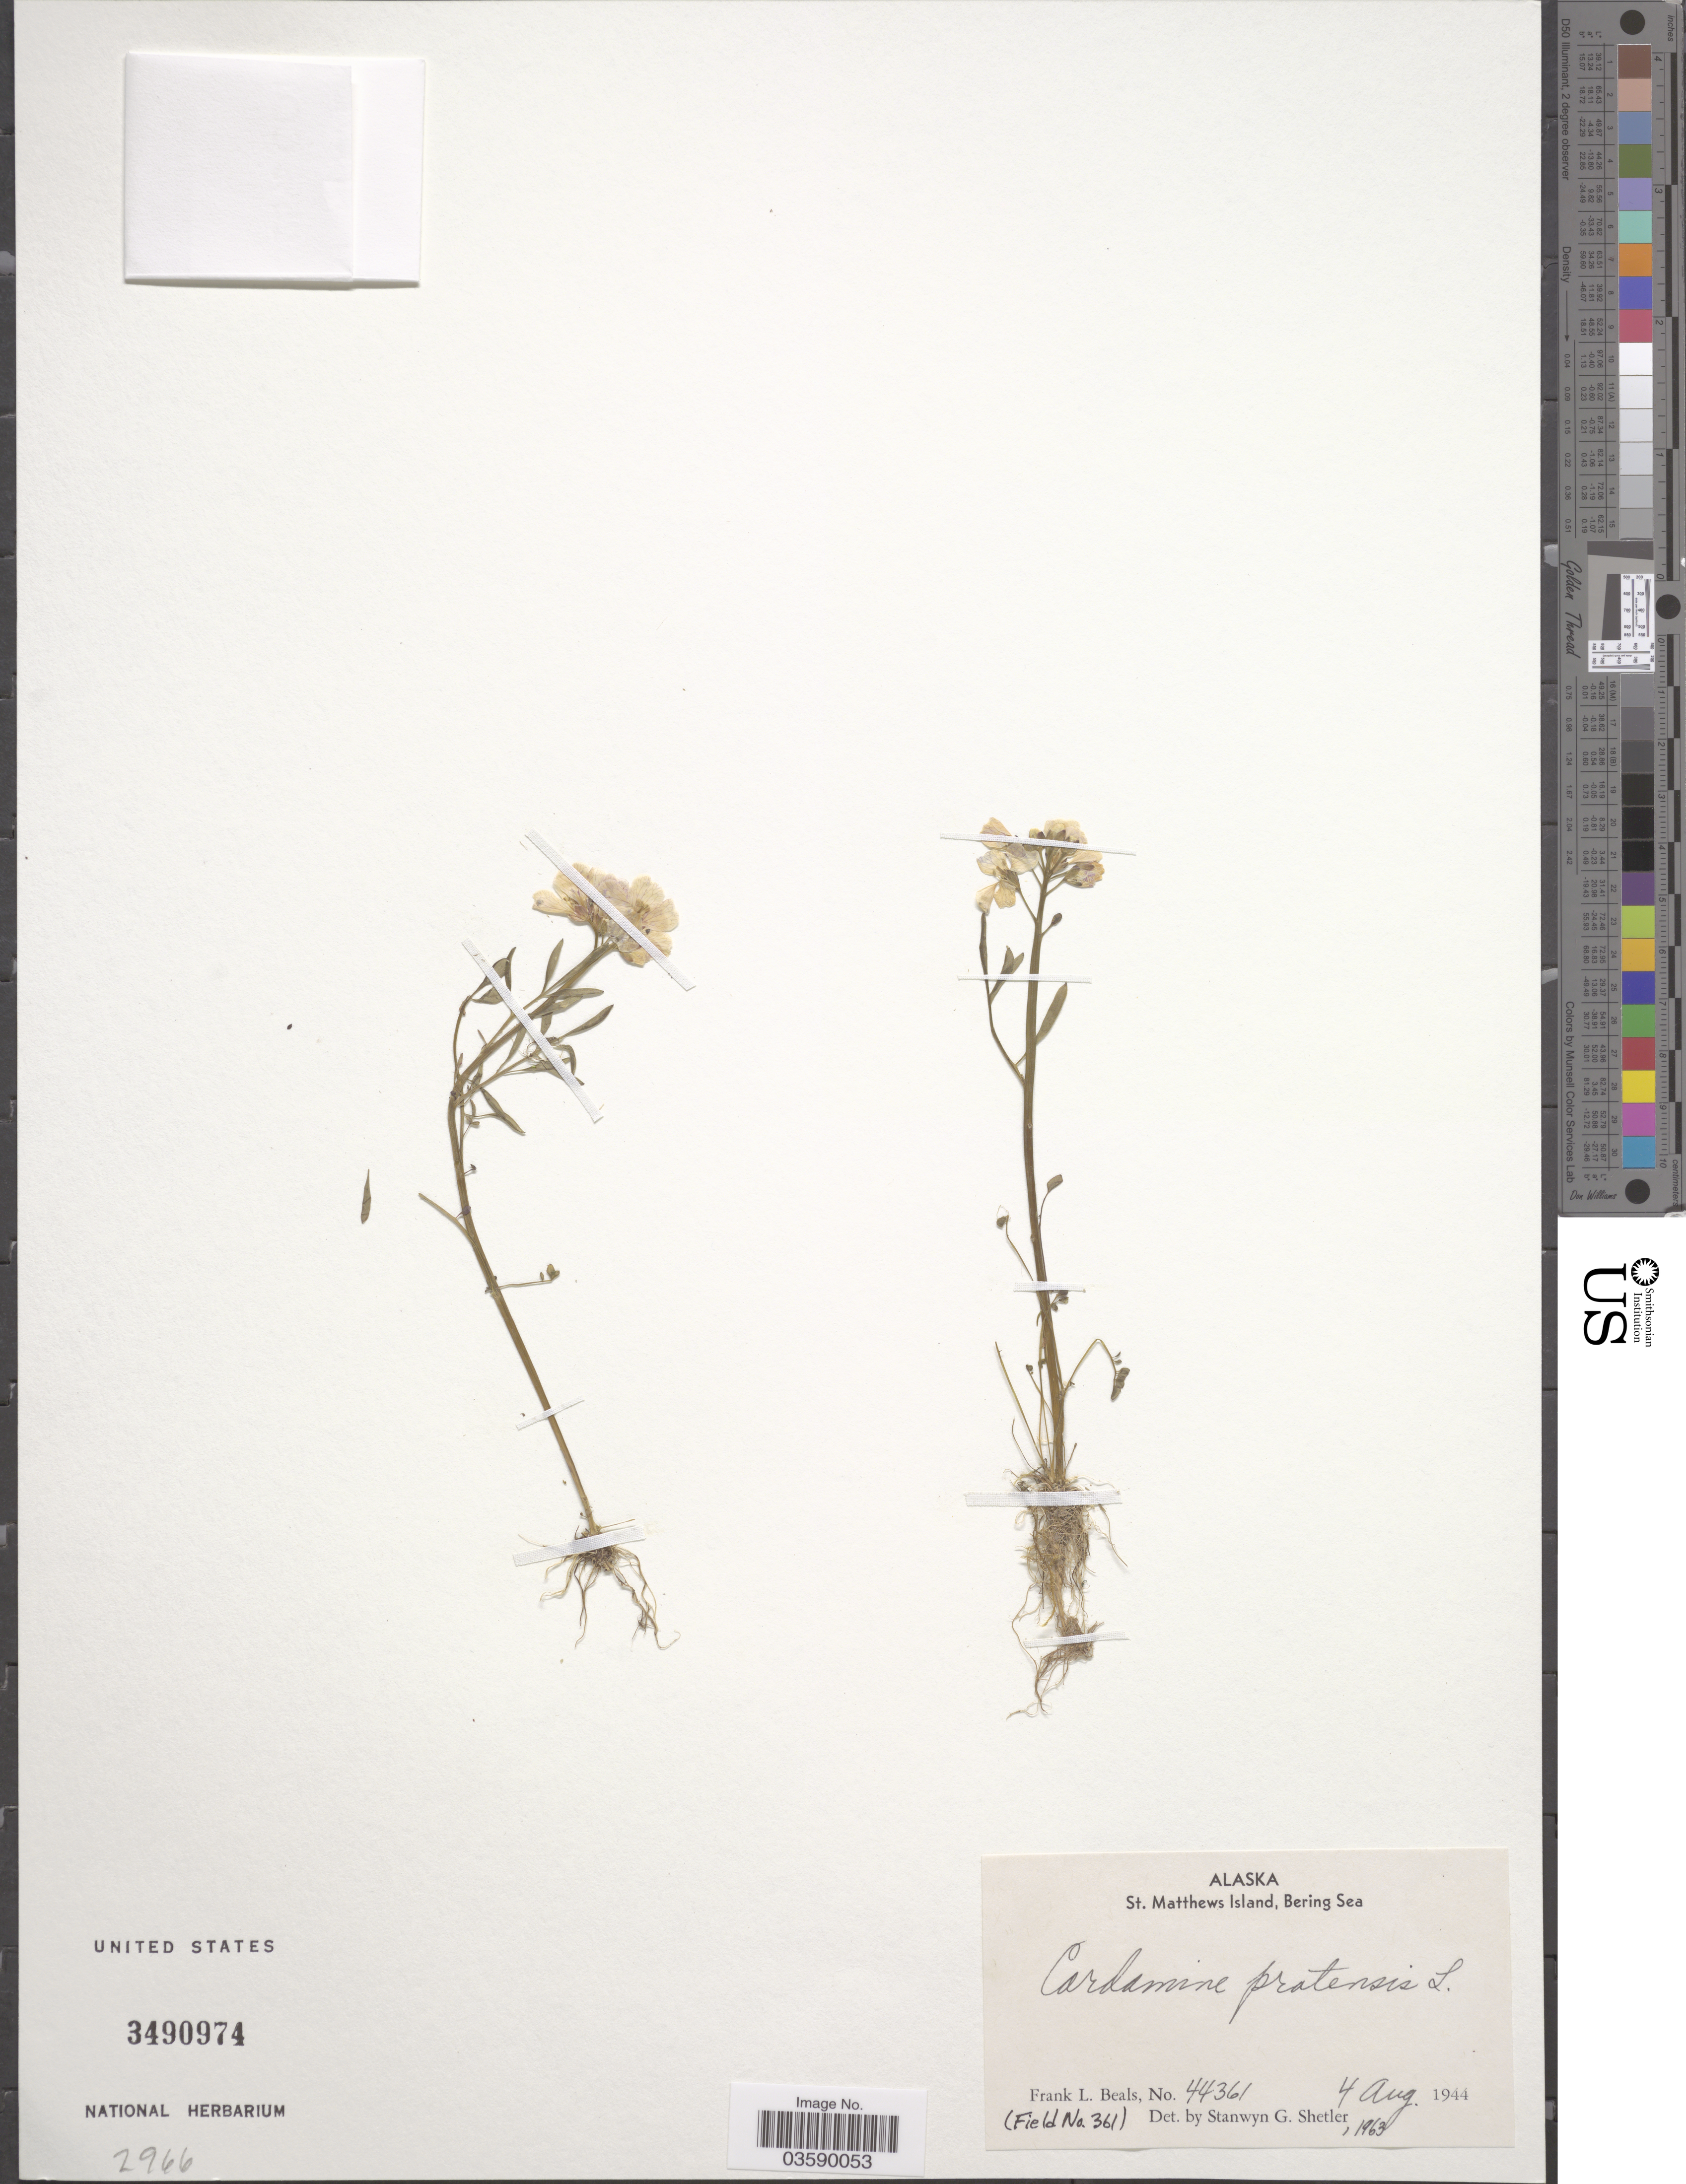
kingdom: Plantae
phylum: Tracheophyta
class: Magnoliopsida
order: Brassicales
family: Brassicaceae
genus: Cardamine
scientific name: Cardamine pratensis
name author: L.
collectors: F. Beals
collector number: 44361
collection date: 1944-08-04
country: United States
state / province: Alaska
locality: St. Matthews Island, Bering Sea.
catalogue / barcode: US 3490974